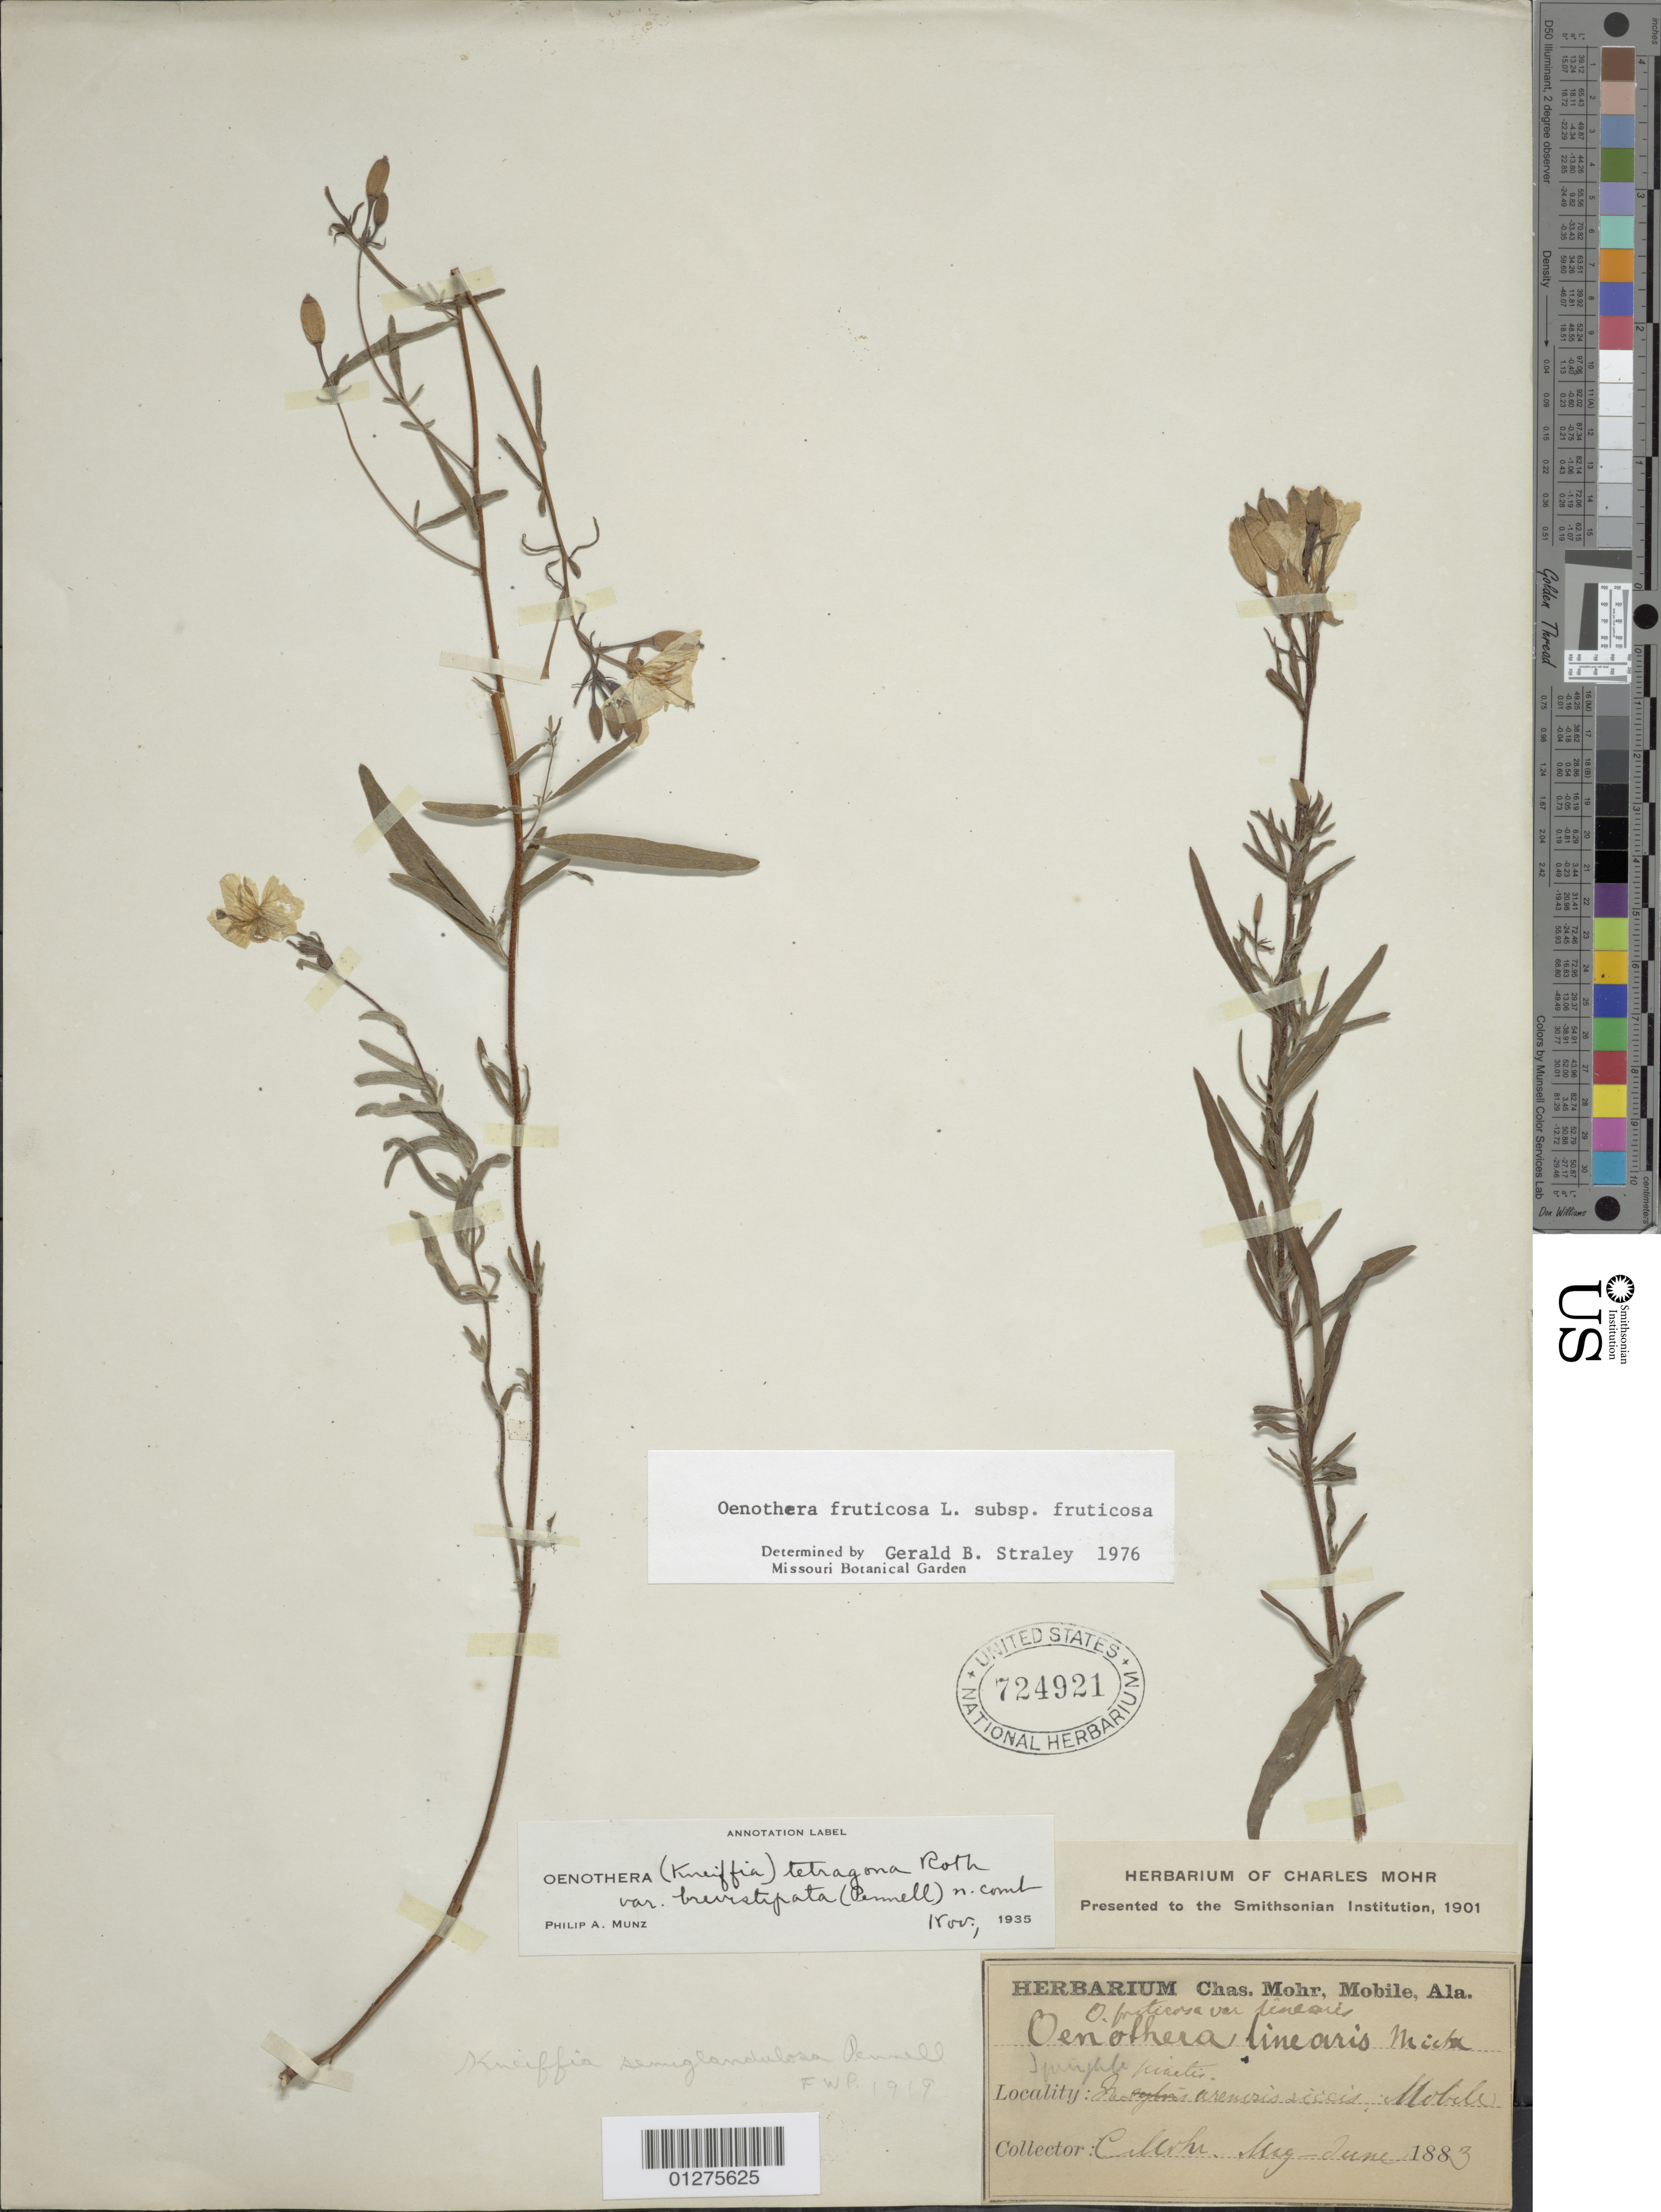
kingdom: Plantae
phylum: Tracheophyta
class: Magnoliopsida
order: Myrtales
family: Onagraceae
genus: Oenothera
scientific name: Oenothera fruticosa subsp. fruticosa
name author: L.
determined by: Straley, G. B.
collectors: C. T. Mohr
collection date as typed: May-Jun 1883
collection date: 1883-05/1883-06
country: United States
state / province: Alabama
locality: Mobile.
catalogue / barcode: US 724921